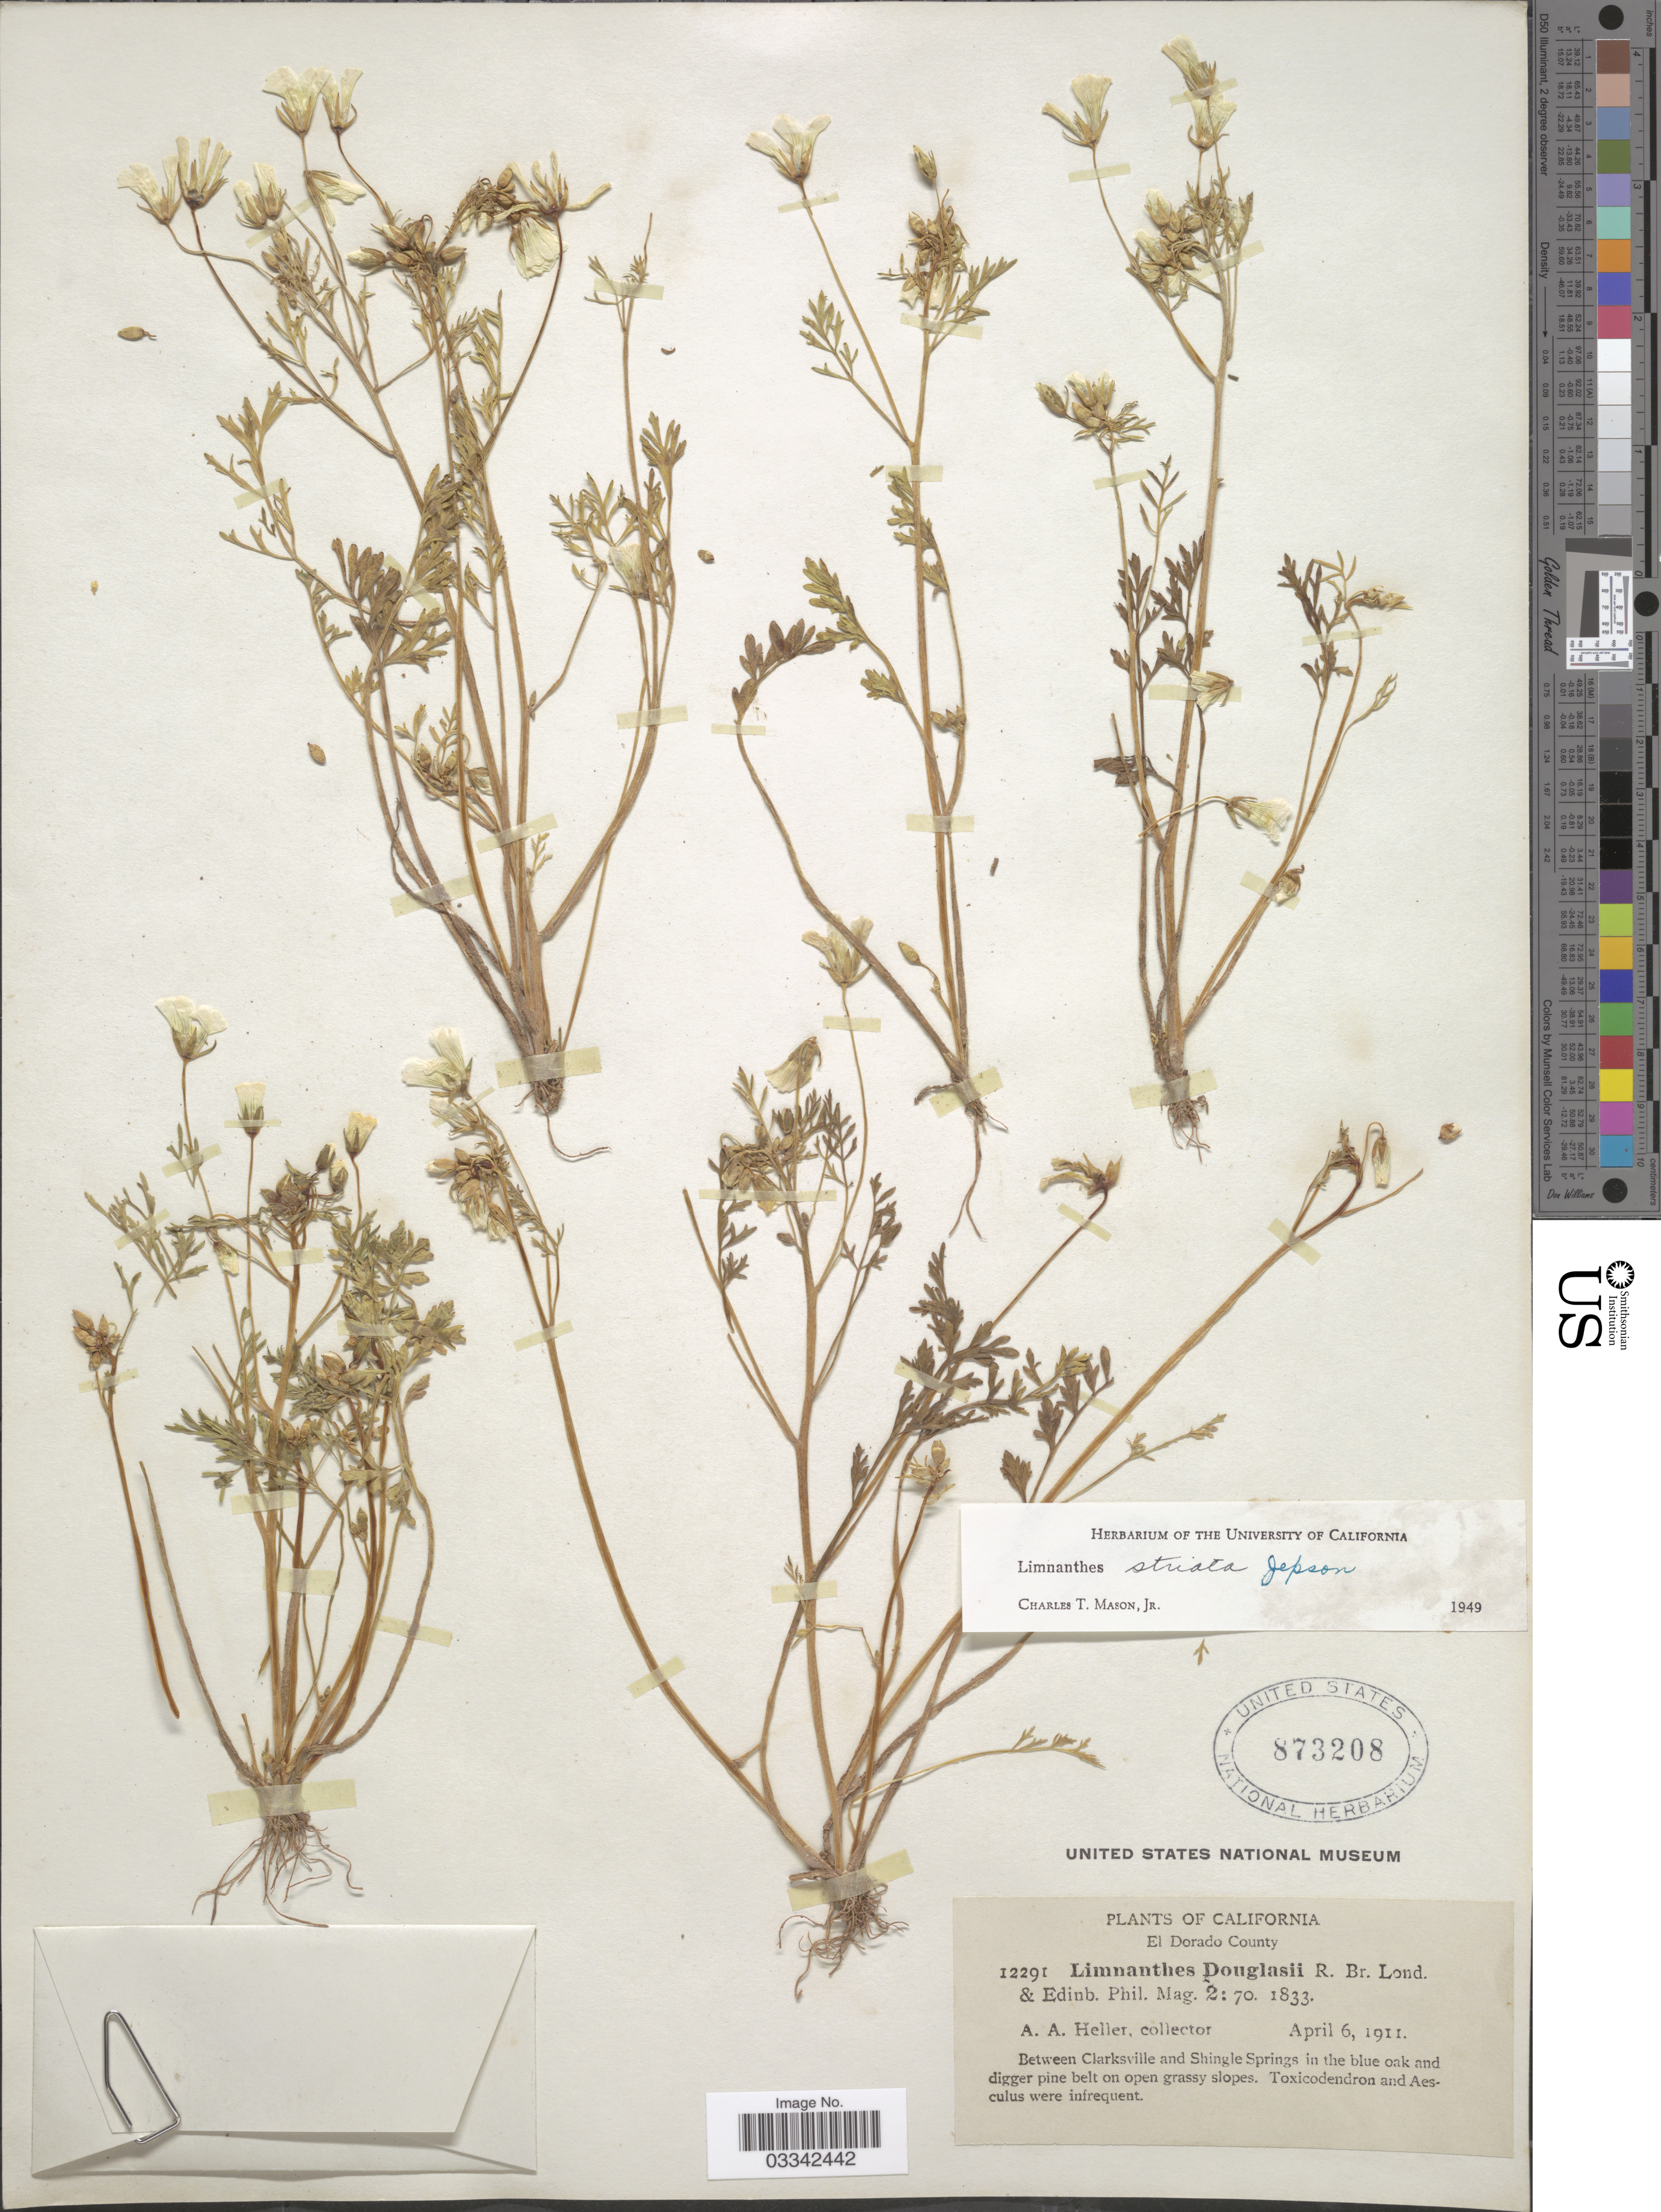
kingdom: Plantae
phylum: Tracheophyta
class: Magnoliopsida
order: Brassicales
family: Limnanthaceae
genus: Limnanthes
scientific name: Limnanthes striata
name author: Jeps.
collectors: A. A. Heller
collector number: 12291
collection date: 1911-04-06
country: United States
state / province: California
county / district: El Dorado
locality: El Dorado County. Between Clarksville and Shingle Springs in the blue oak and digger pine belt on open grassy slopes.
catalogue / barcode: US 873208